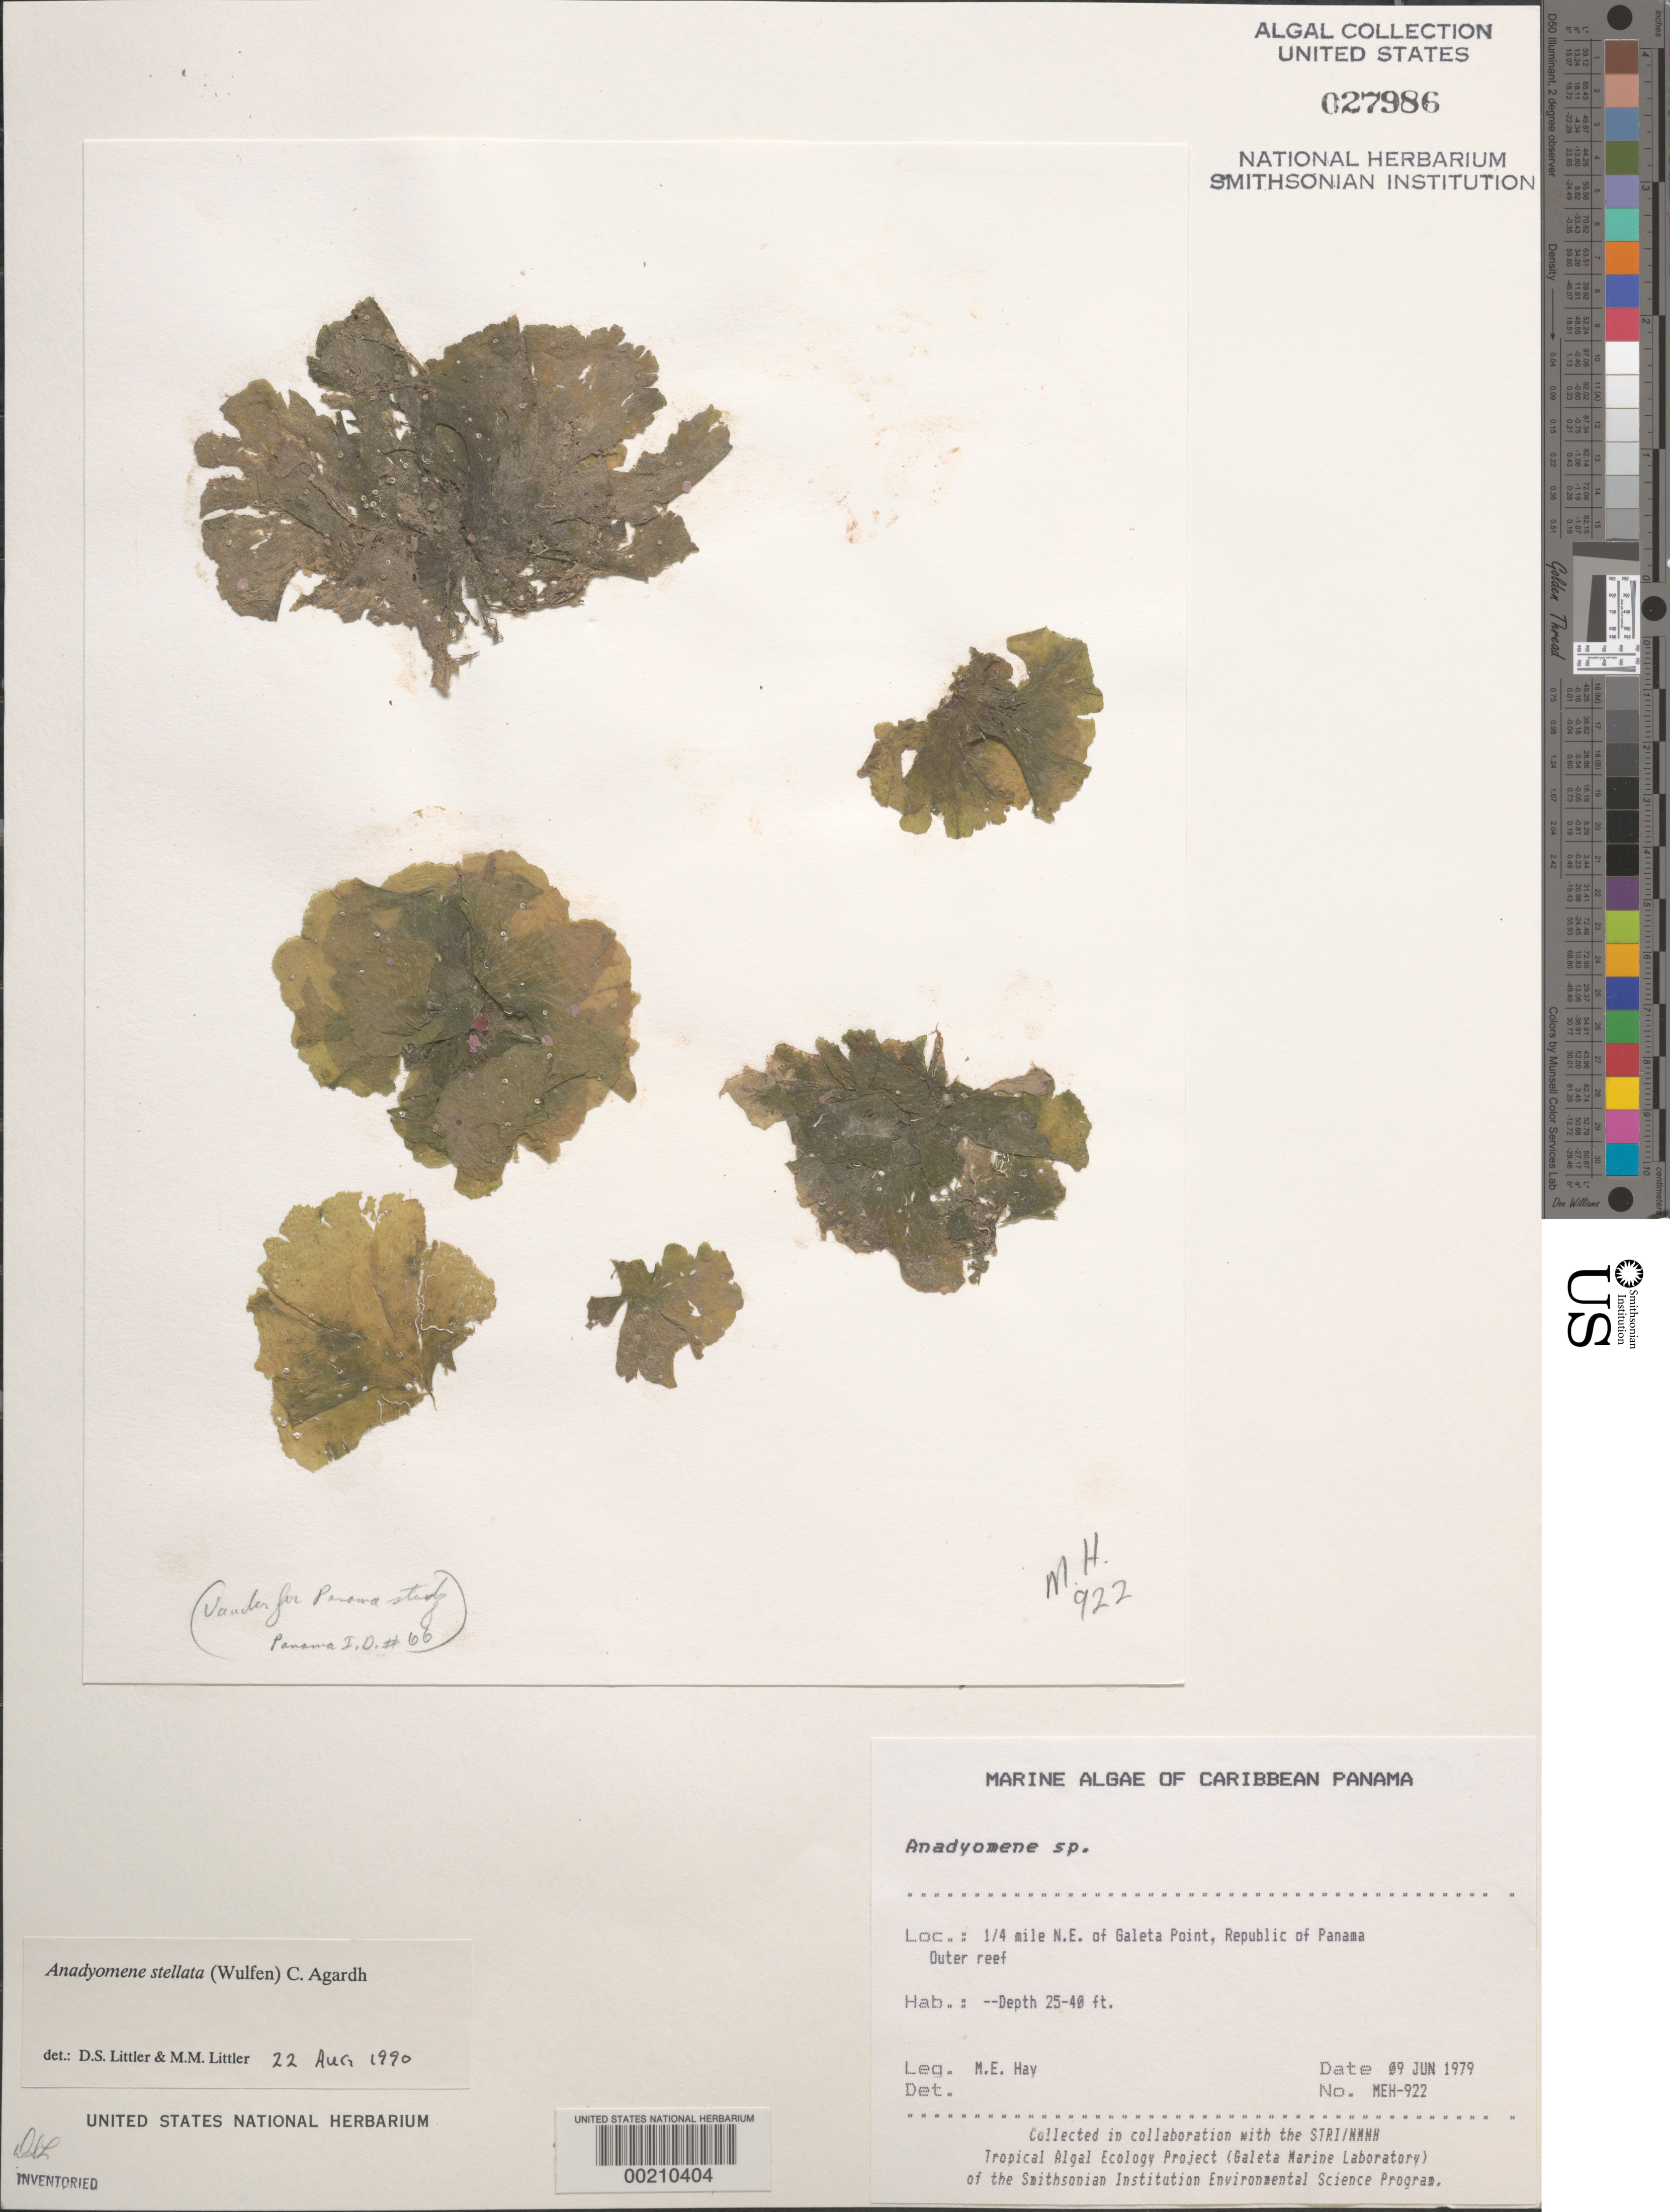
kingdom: Plantae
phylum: Chlorophyta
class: Ulvophyceae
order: Cladophorales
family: Anadyomenaceae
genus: Anadyomene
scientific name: Anadyomene stellata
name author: (Wulfen) C. Agardh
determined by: Littler, D. S.; Littler, M. M.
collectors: M. E. Hay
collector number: MEH-922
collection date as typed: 09 Jun 1979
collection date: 1979-06-09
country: Panama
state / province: Colón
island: Galeta Island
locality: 1/4th mile northeast of Galeta Point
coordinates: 9 24'18"N, 79 51'48.5"W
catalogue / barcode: US 27986